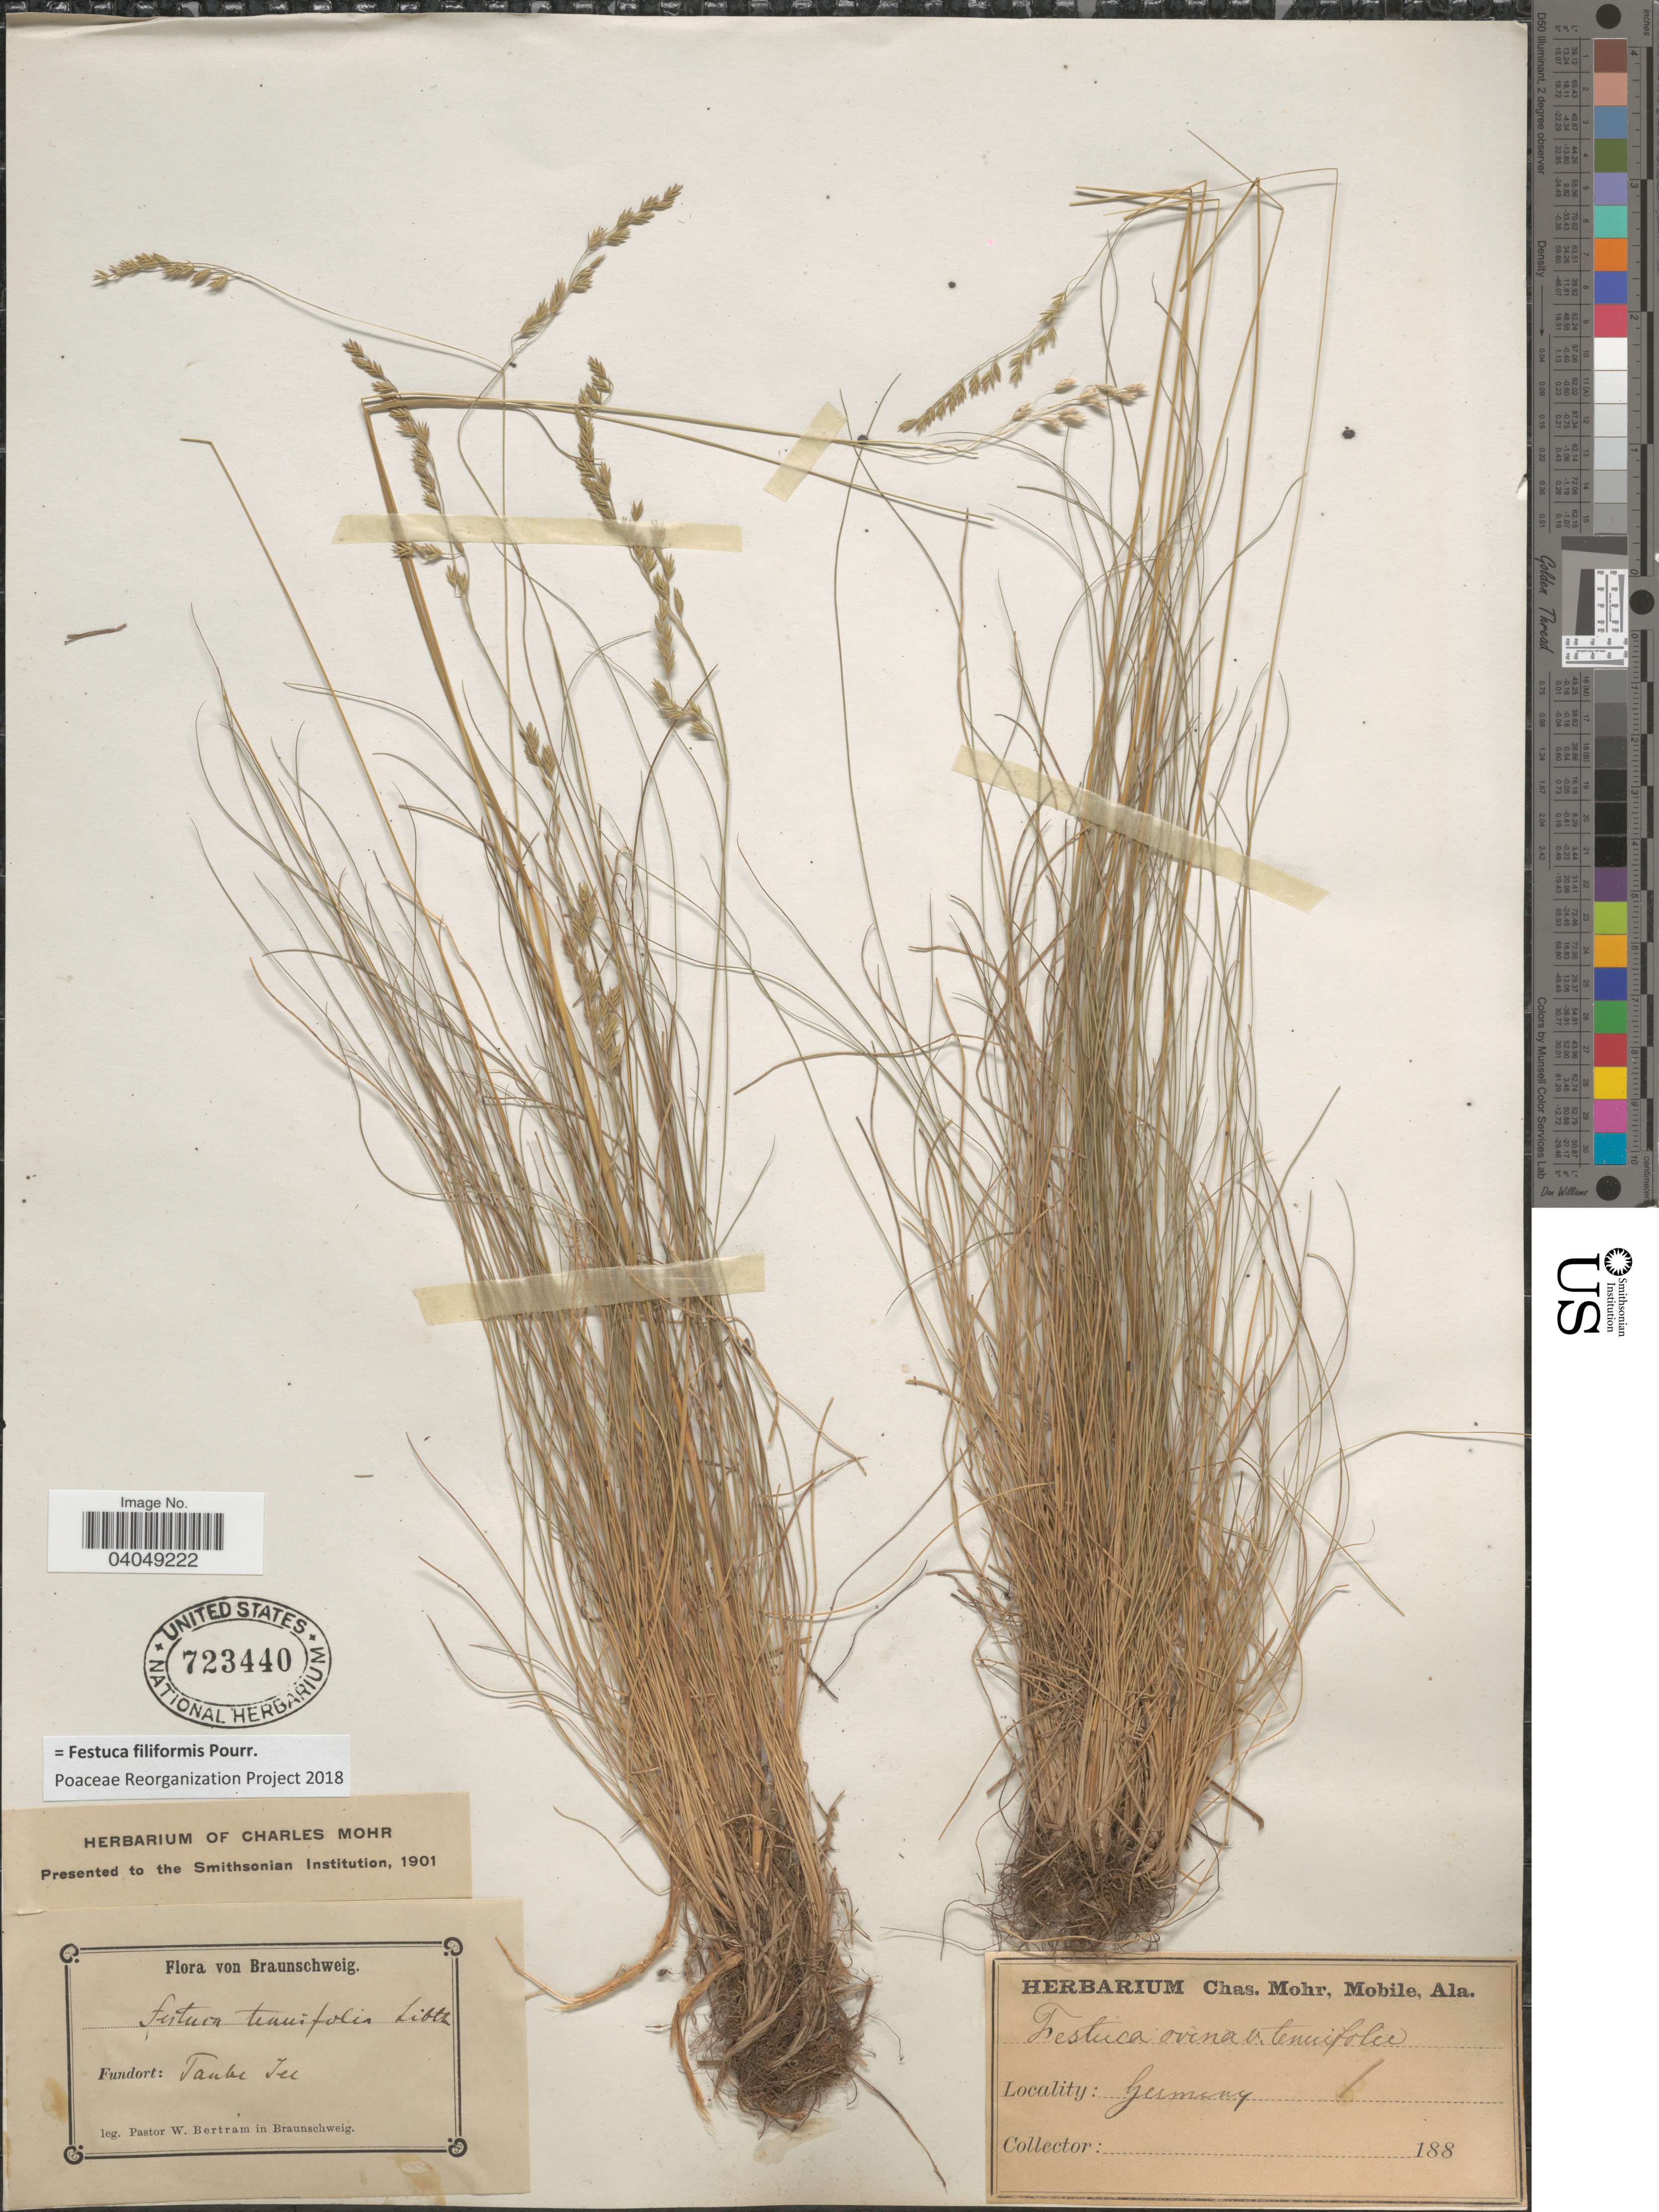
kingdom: Plantae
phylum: Tracheophyta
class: Liliopsida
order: Poales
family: Poaceae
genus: Festuca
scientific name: Festuca filiformis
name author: Pourr.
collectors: W. Bertram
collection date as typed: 188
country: Germany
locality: Braunschweig. Taube See.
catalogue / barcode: US 723440